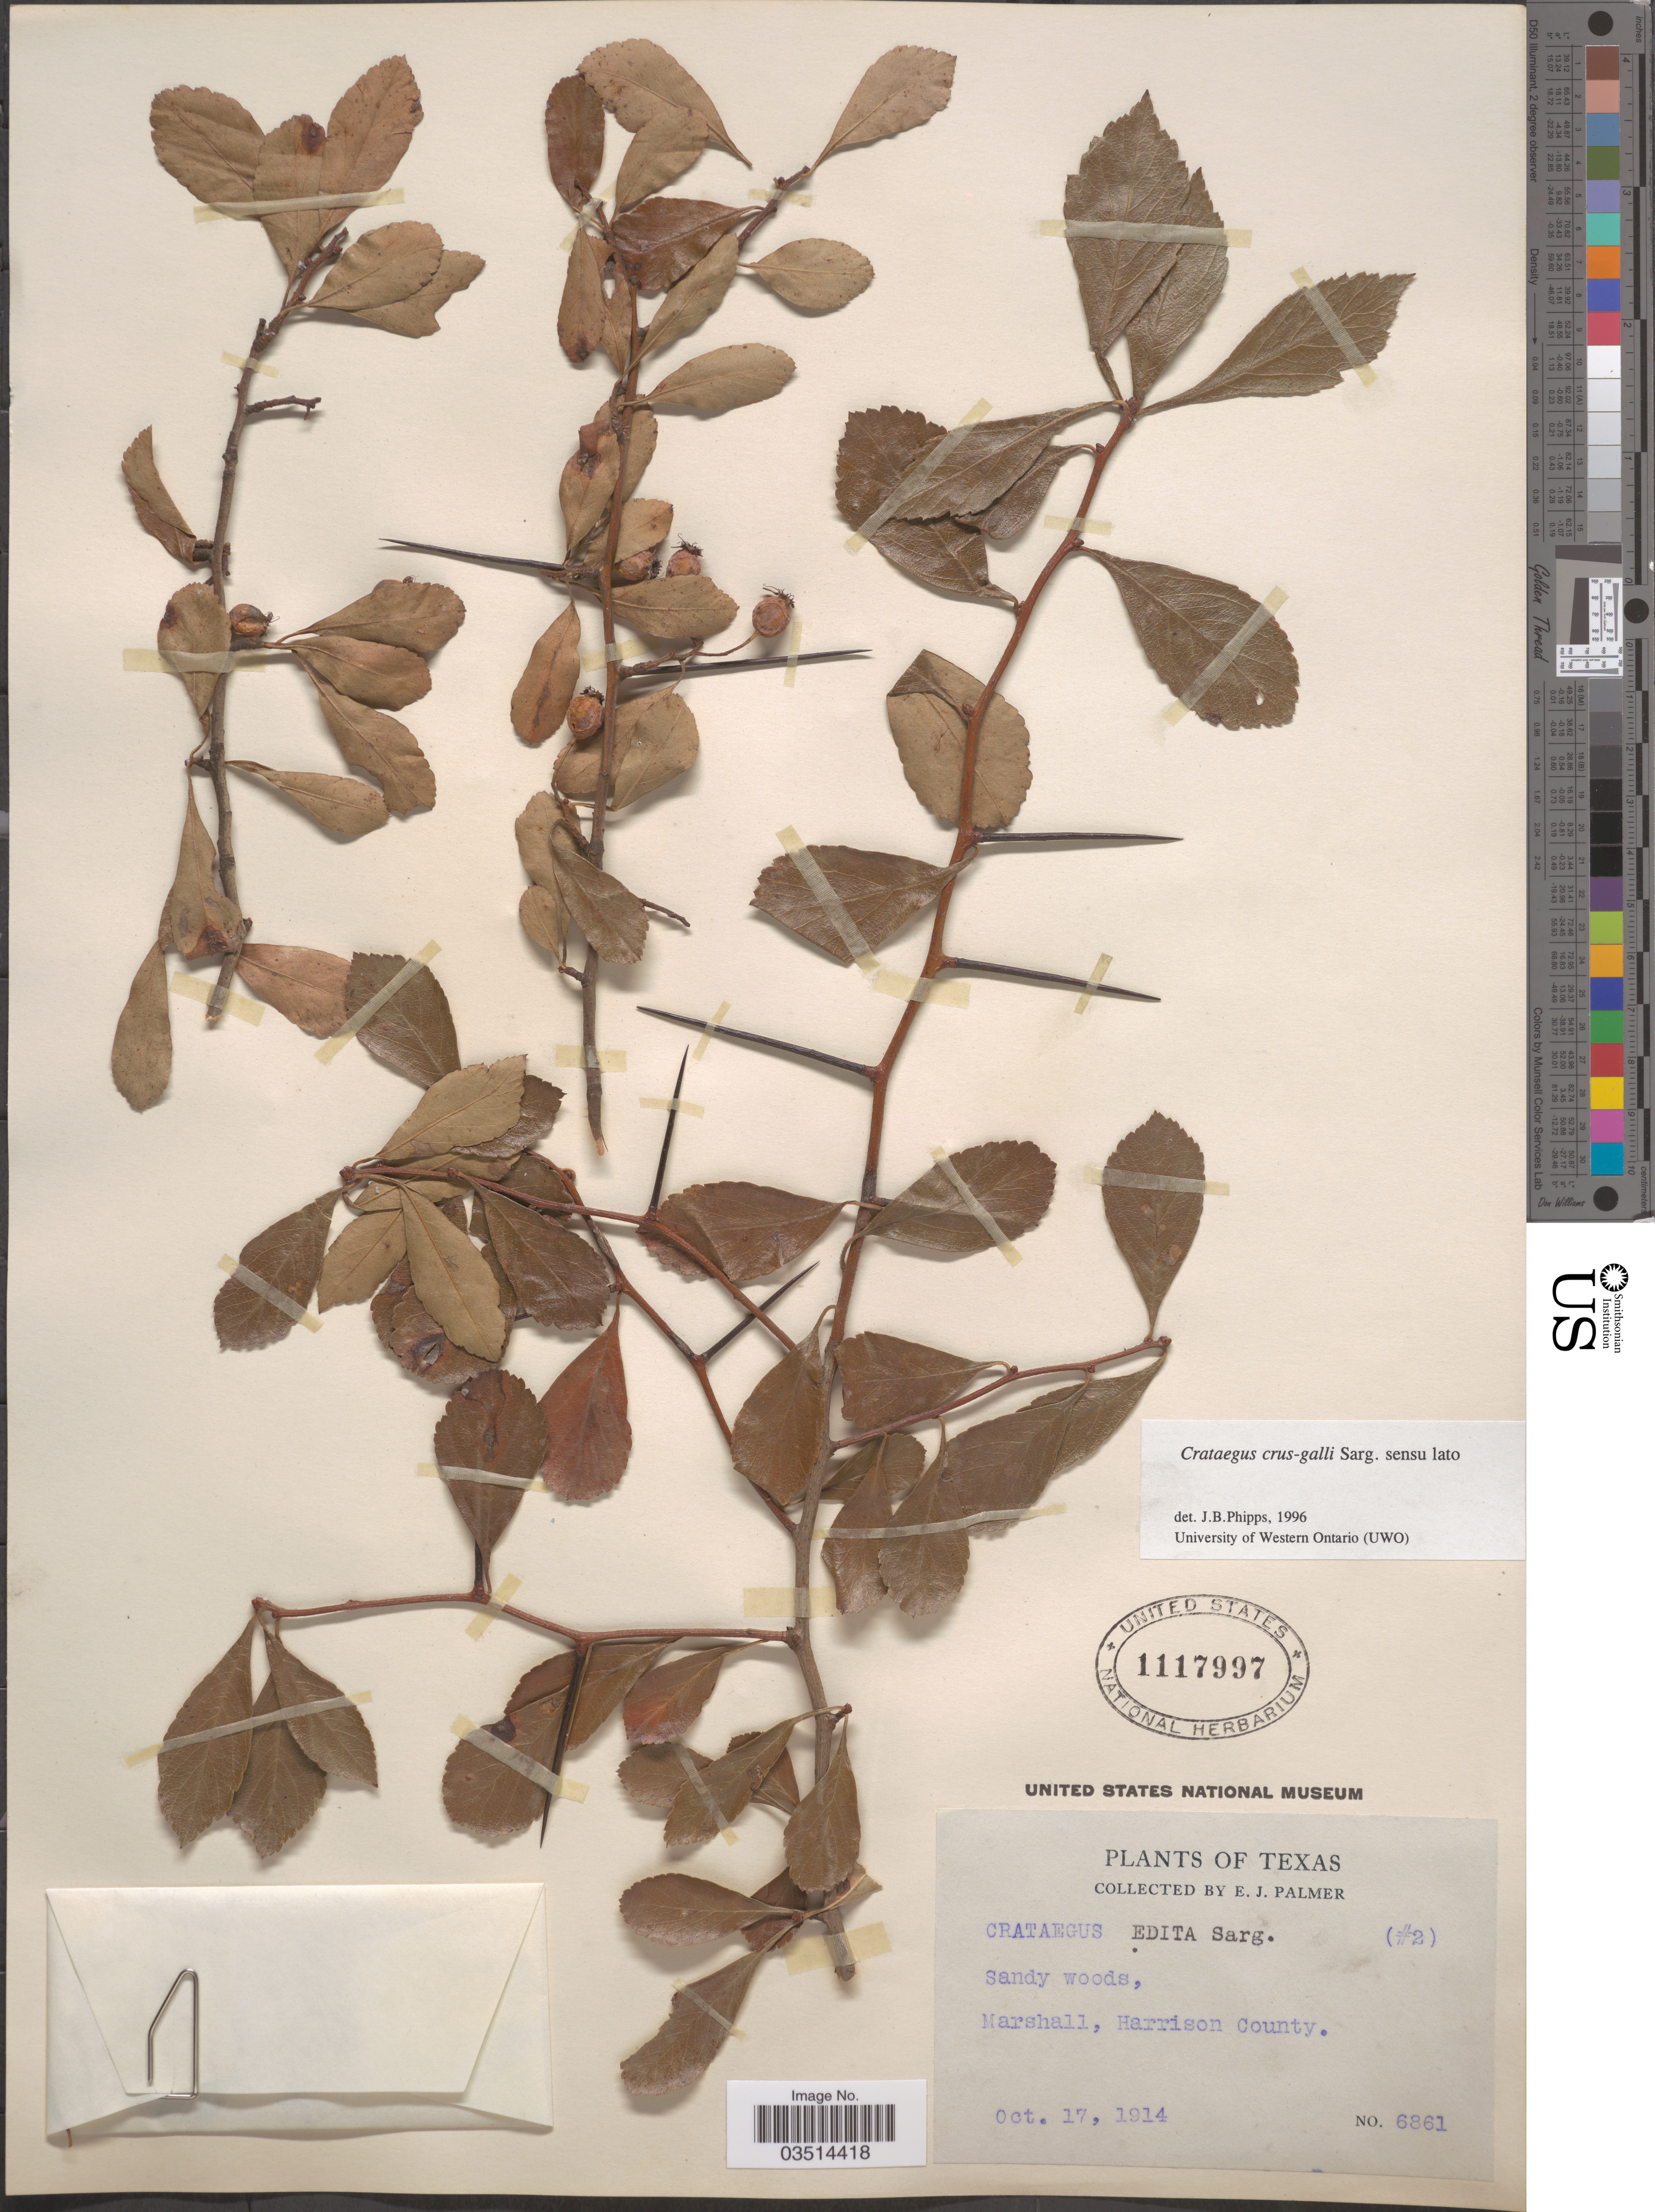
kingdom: Plantae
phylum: Tracheophyta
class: Magnoliopsida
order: Rosales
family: Rosaceae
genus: Crataegus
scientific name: Crataegus crus-galli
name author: L.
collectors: E. J. Palmer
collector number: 6861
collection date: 1914-10-17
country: United States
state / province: Texas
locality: Marshall, Harrison County.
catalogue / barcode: US 1117997